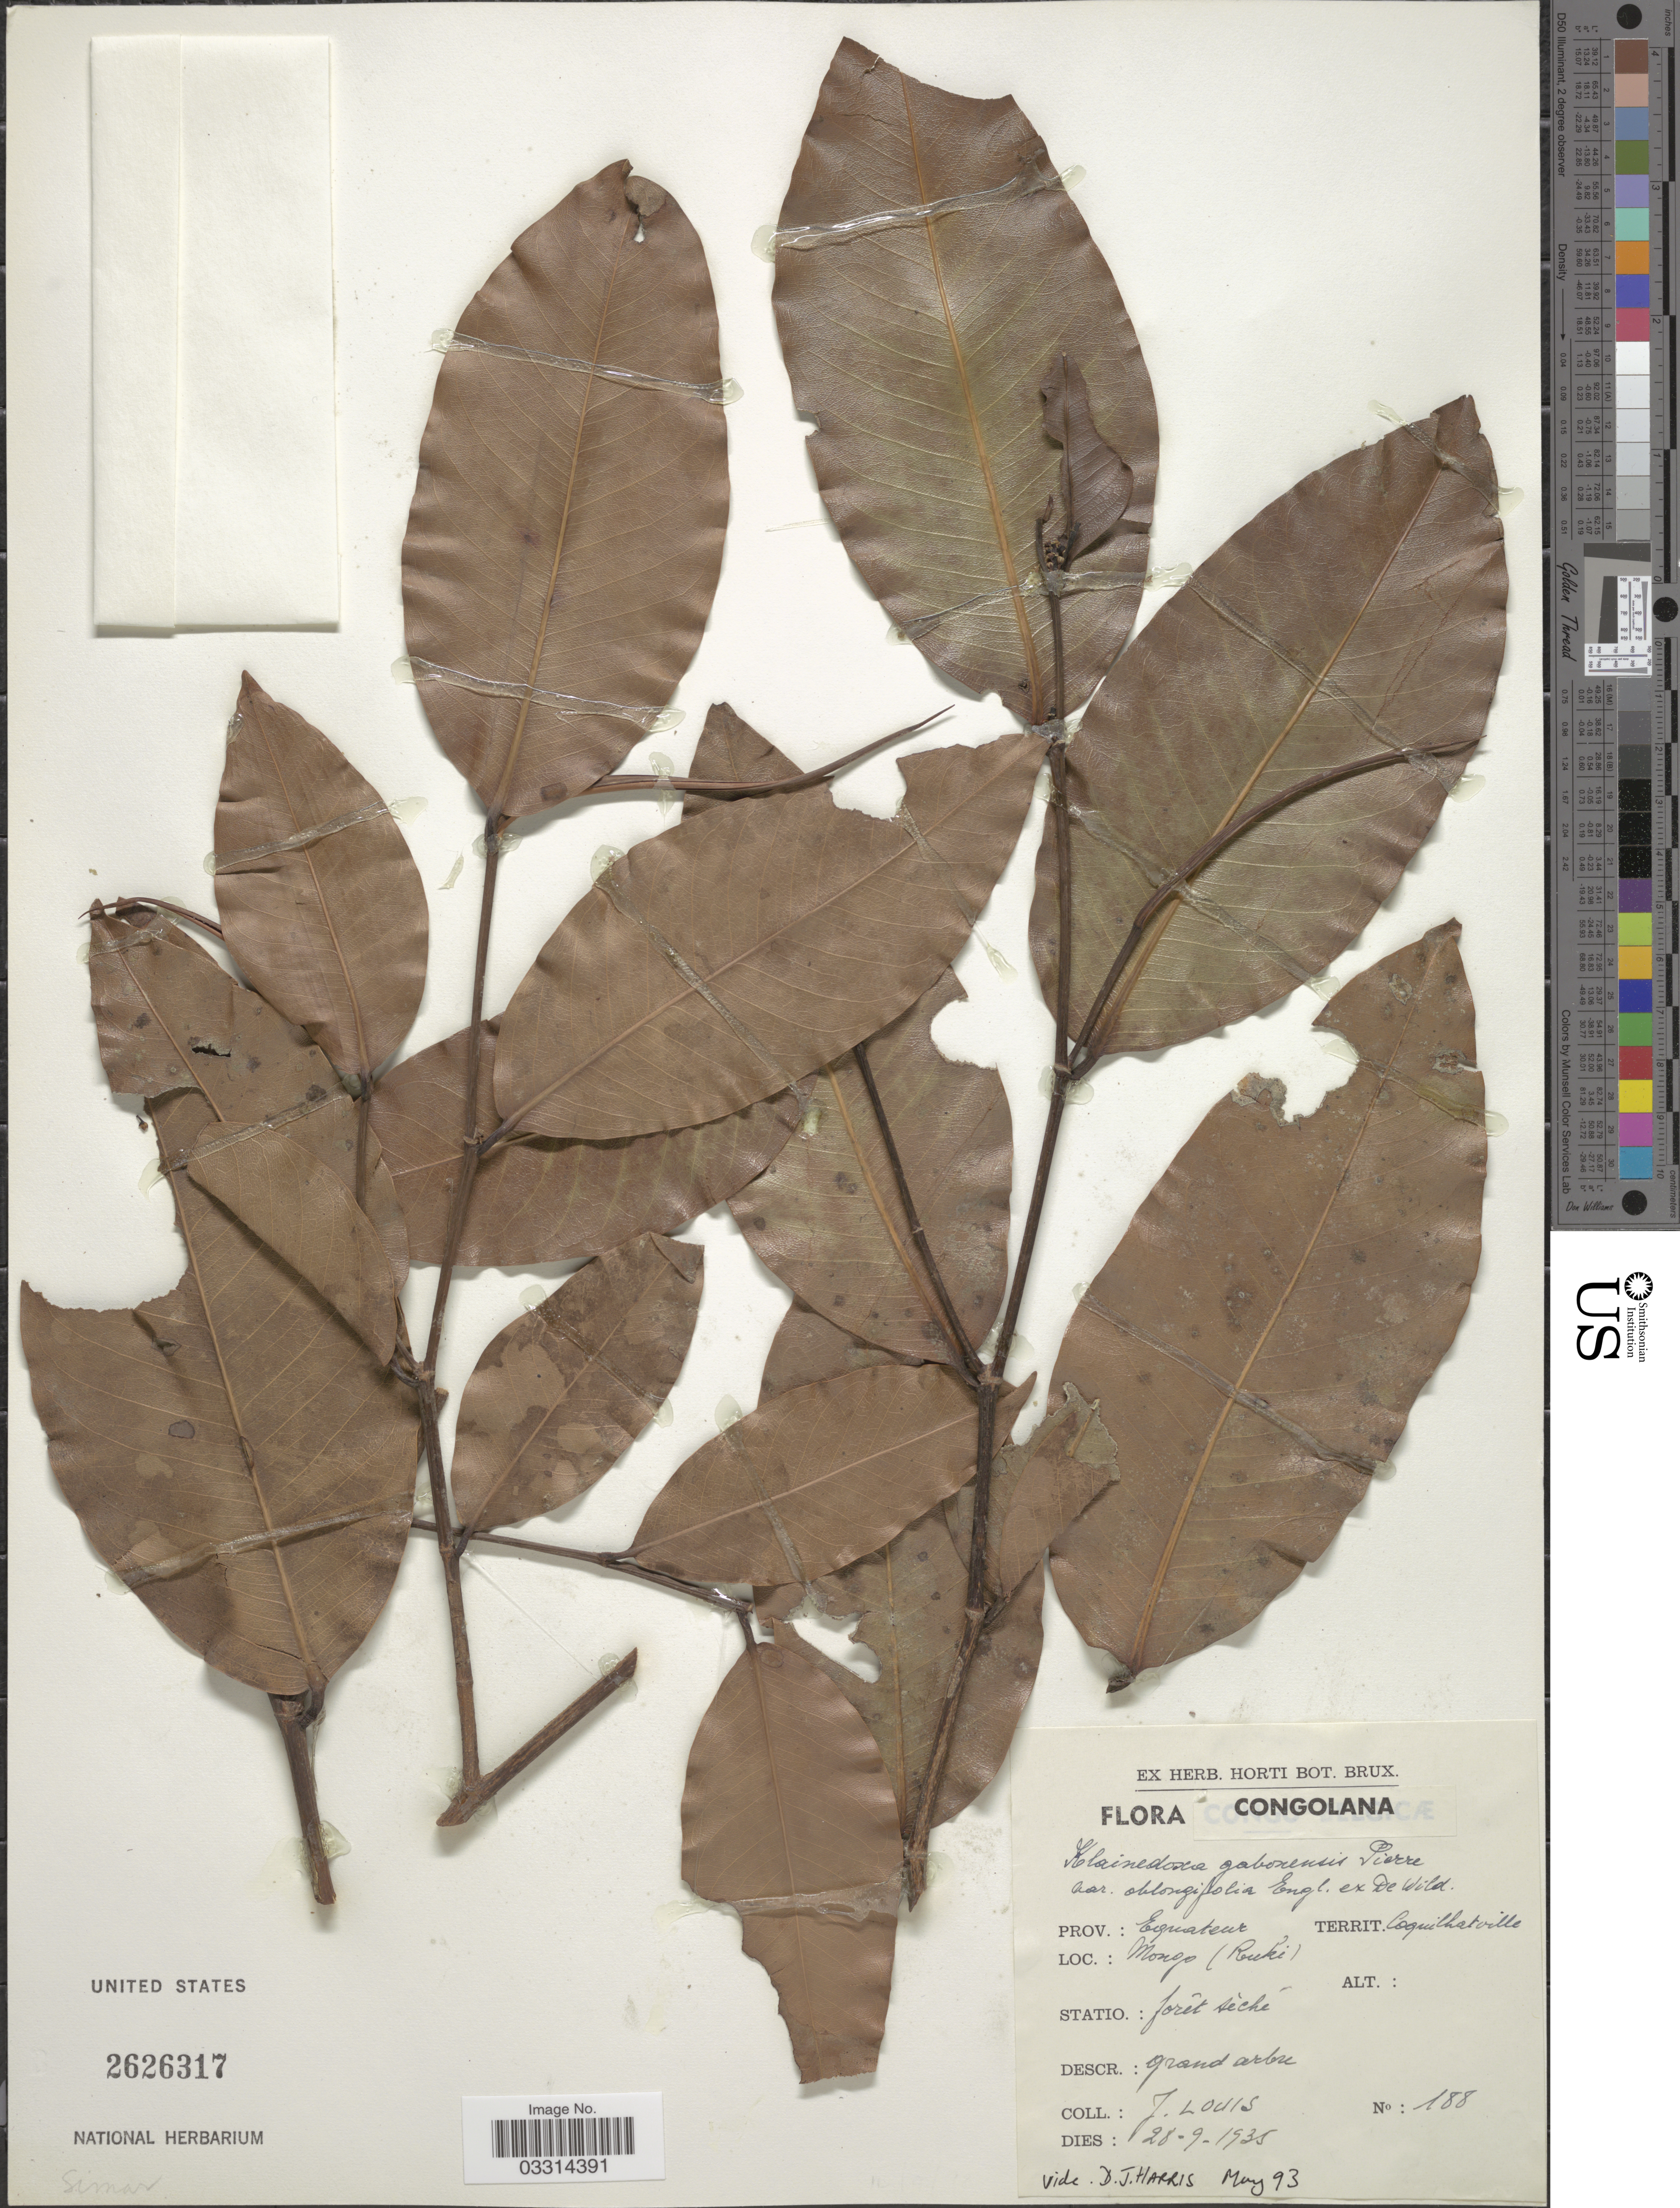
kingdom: Plantae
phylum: Tracheophyta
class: Magnoliopsida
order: Malpighiales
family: Irvingiaceae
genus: Klainedoxa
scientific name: Klainedoxa gabonensis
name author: Pierre ex Engl.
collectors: J. Louis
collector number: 188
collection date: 1935-09-28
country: Congo, Democratic Republic of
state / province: Equateur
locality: Congolana. Territ. Coquilhatville. Mongo (Ruki).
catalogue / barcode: US 2626317